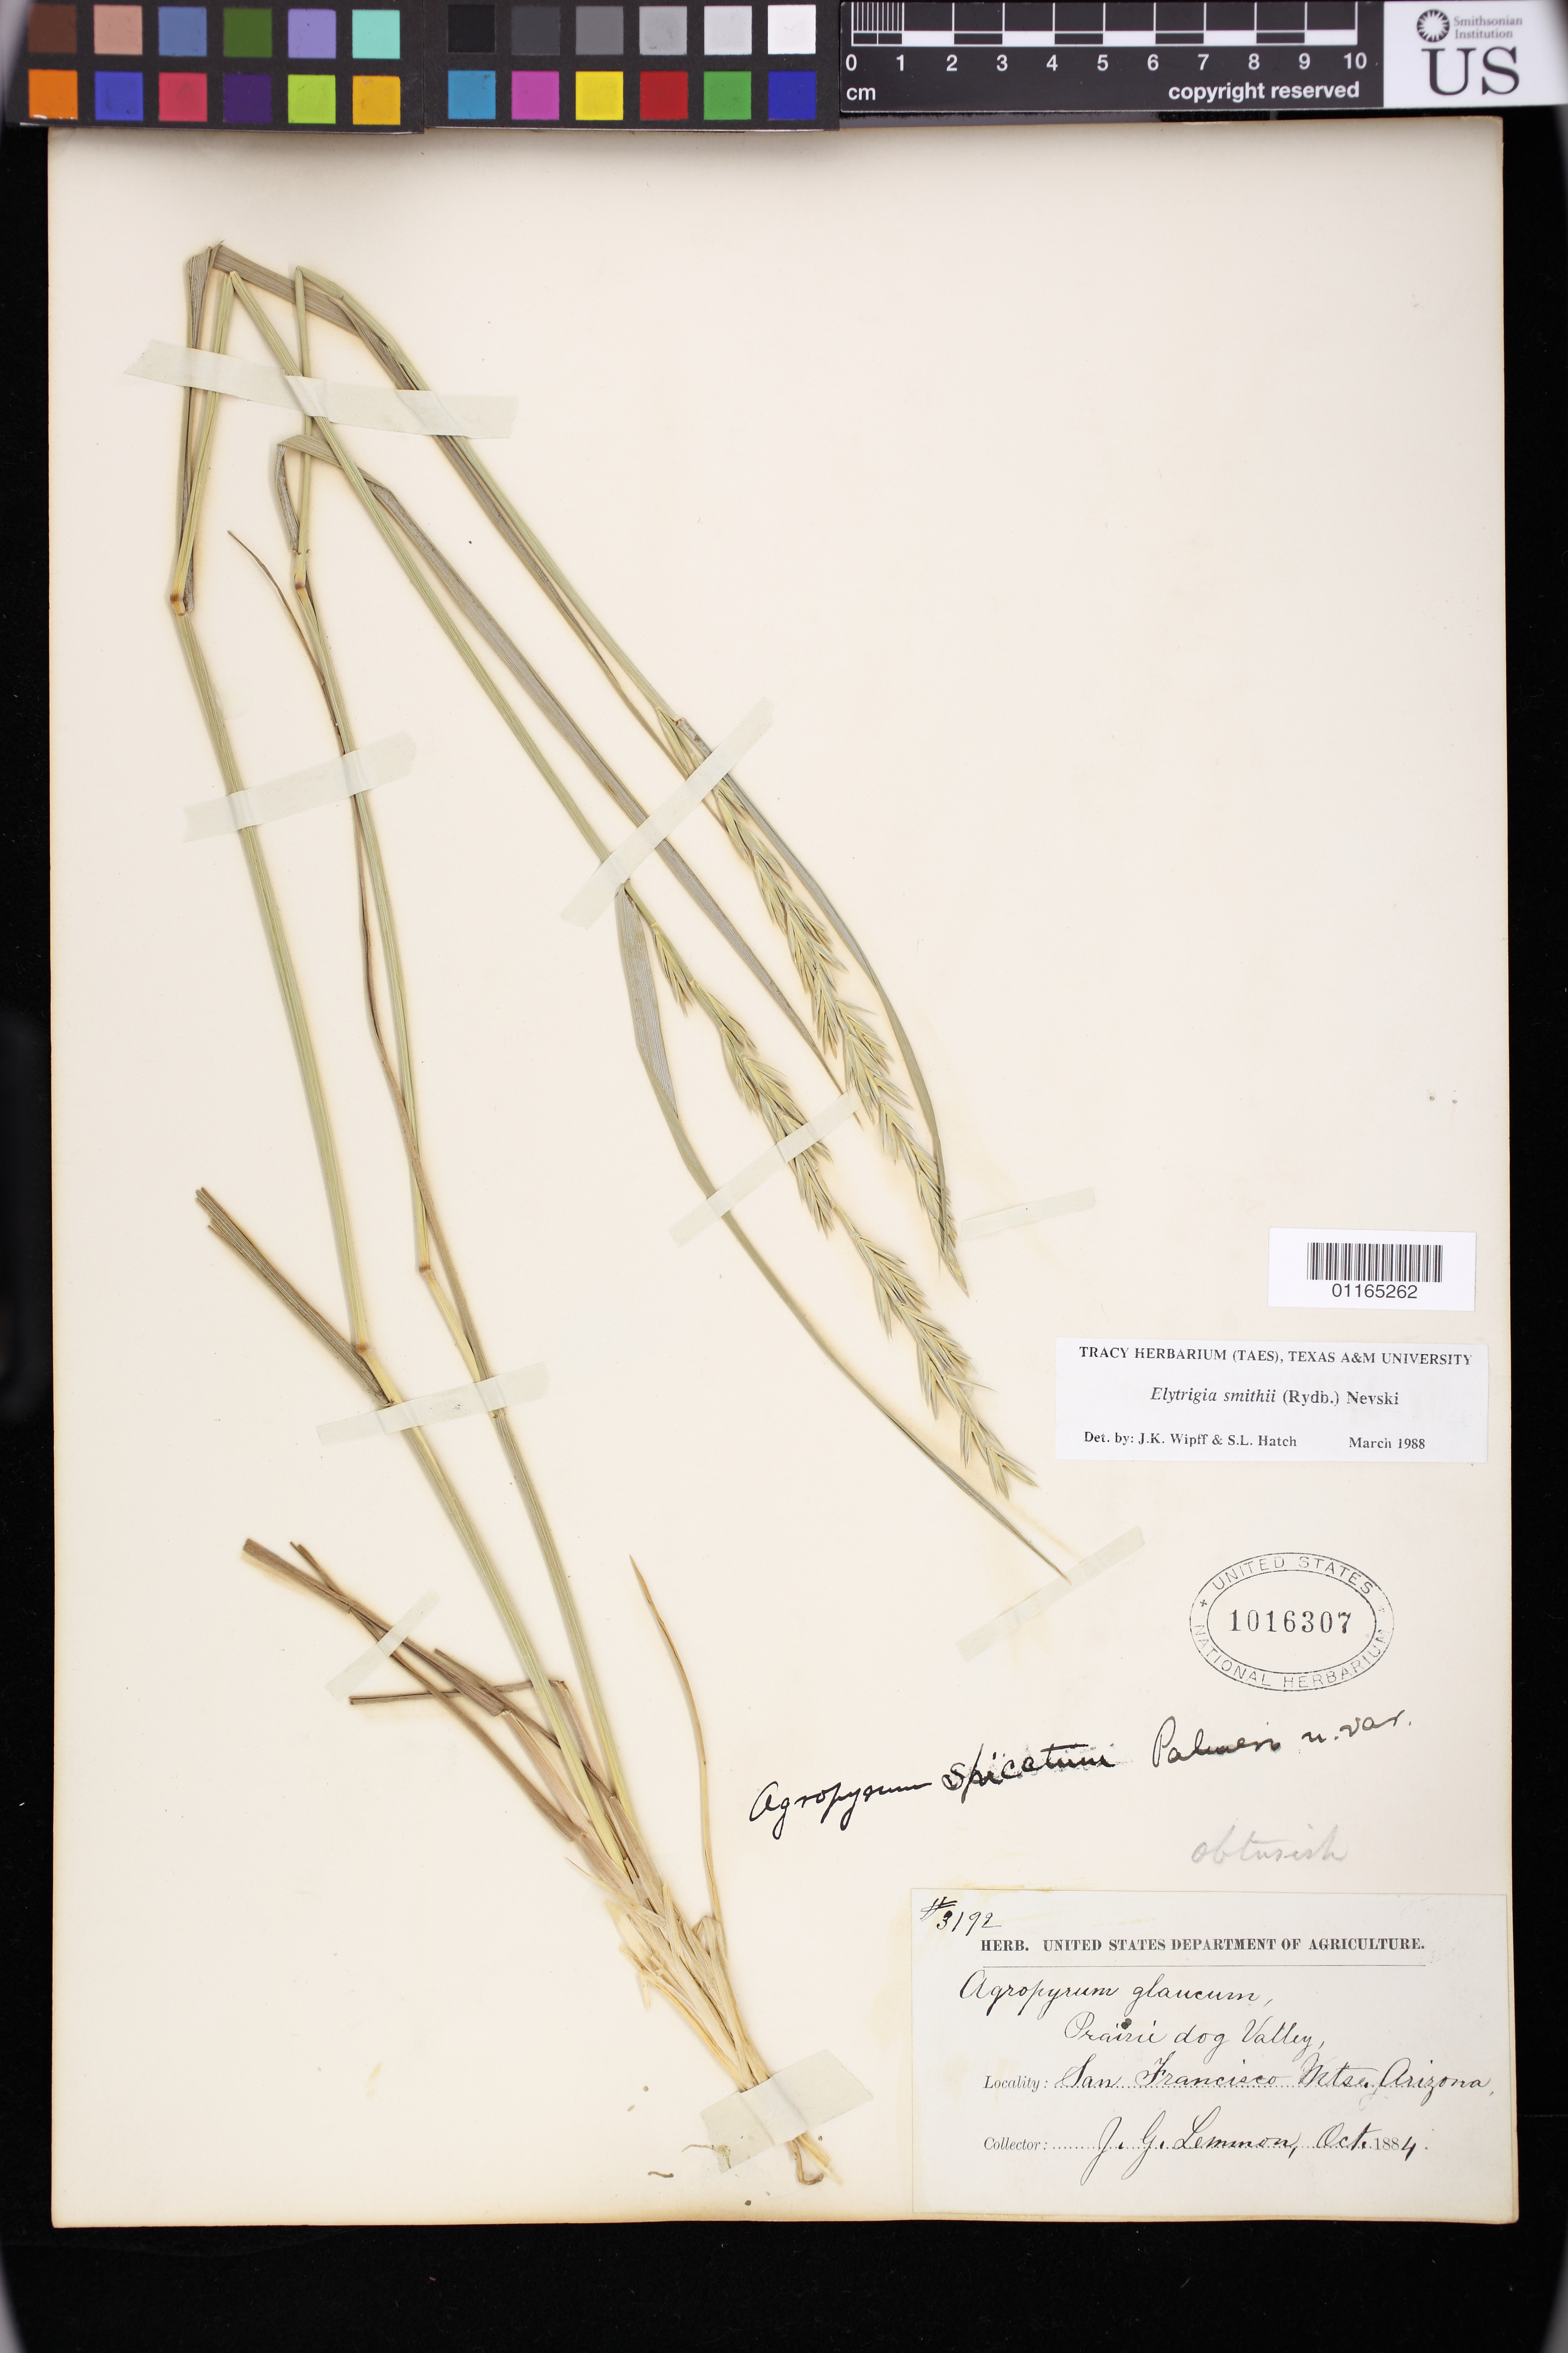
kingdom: Plantae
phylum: Tracheophyta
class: Liliopsida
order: Poales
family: Poaceae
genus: Agropyron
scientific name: Agropyron spicatum var. palmeri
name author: Scribn. & J.G. Sm.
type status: Syntype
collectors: J. G. Lemmon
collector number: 3192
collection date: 1884-10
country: United States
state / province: Arizona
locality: San Francisco Mountains, Prairie Dog Valley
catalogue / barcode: US 1016307